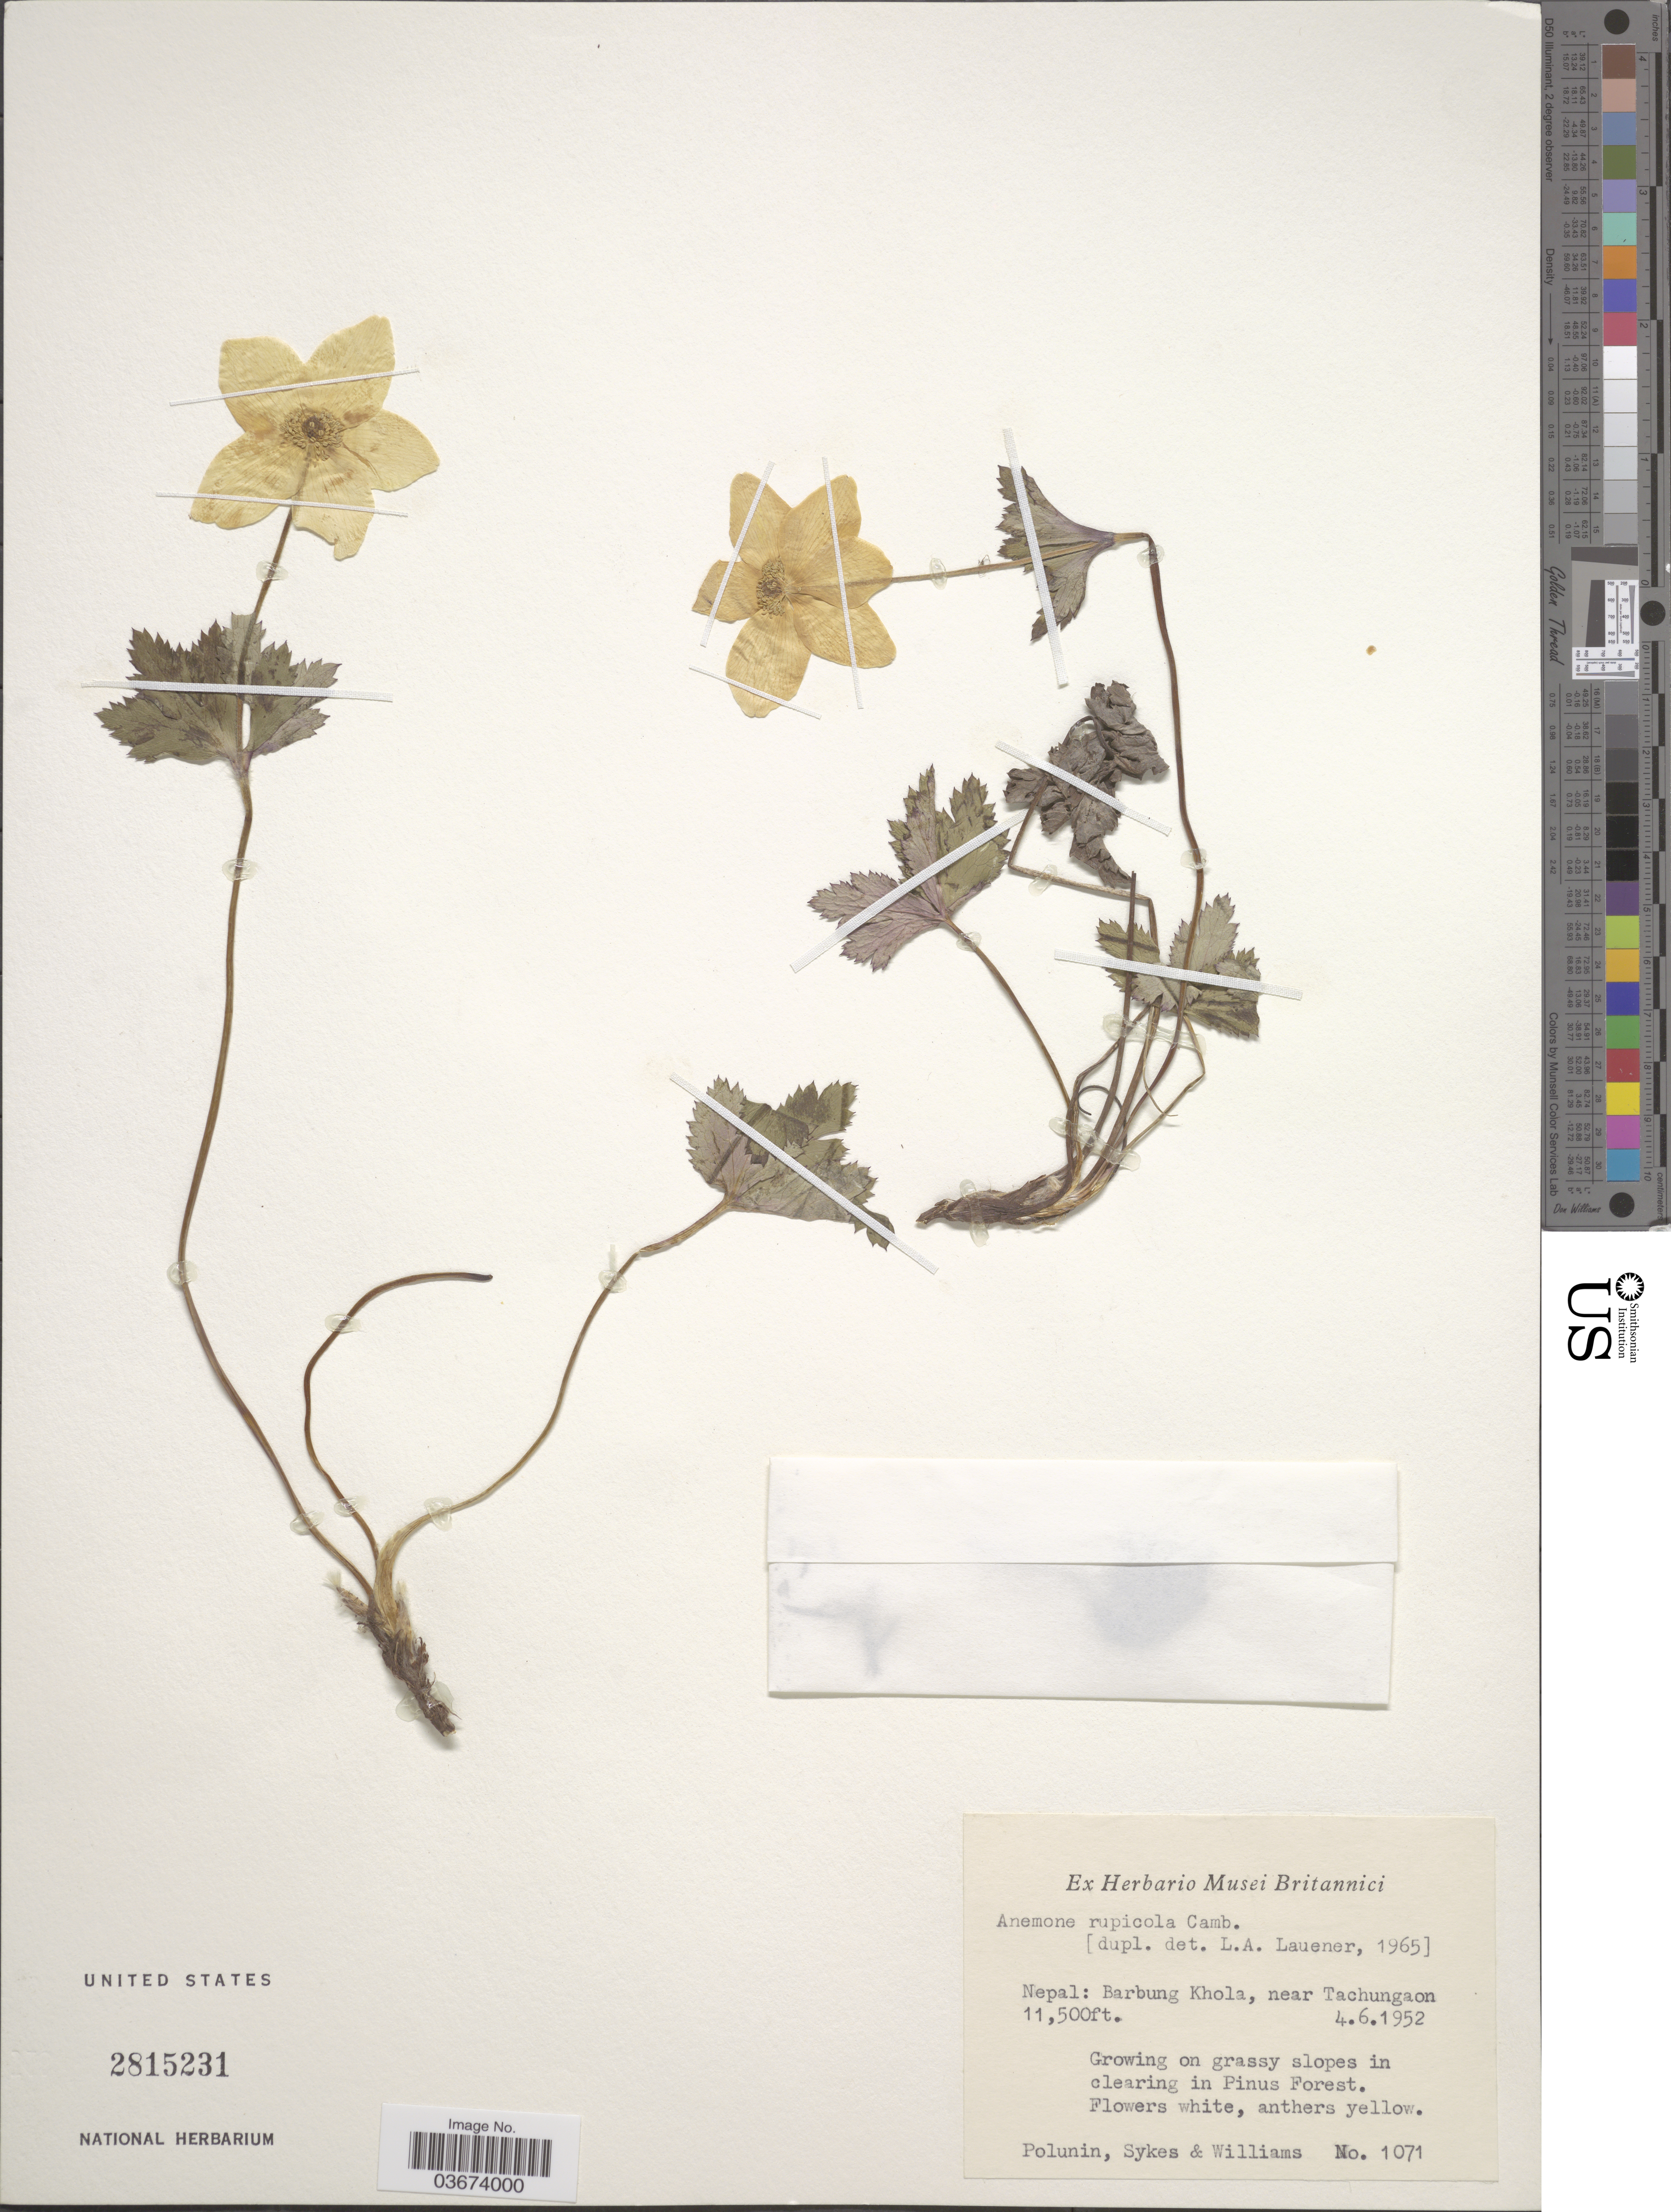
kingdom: Plantae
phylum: Tracheophyta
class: Magnoliopsida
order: Ranunculales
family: Ranunculaceae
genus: Anemone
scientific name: Anemone rupicola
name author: Cambess.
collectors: Polunin, Sykes, -- & -- Williams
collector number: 1071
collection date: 1952-06-04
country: Nepal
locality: Barbung Khola, near Tachungaon. Growing on grassy slopes in clearing in Pinus Forest.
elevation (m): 3505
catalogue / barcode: US 2815231